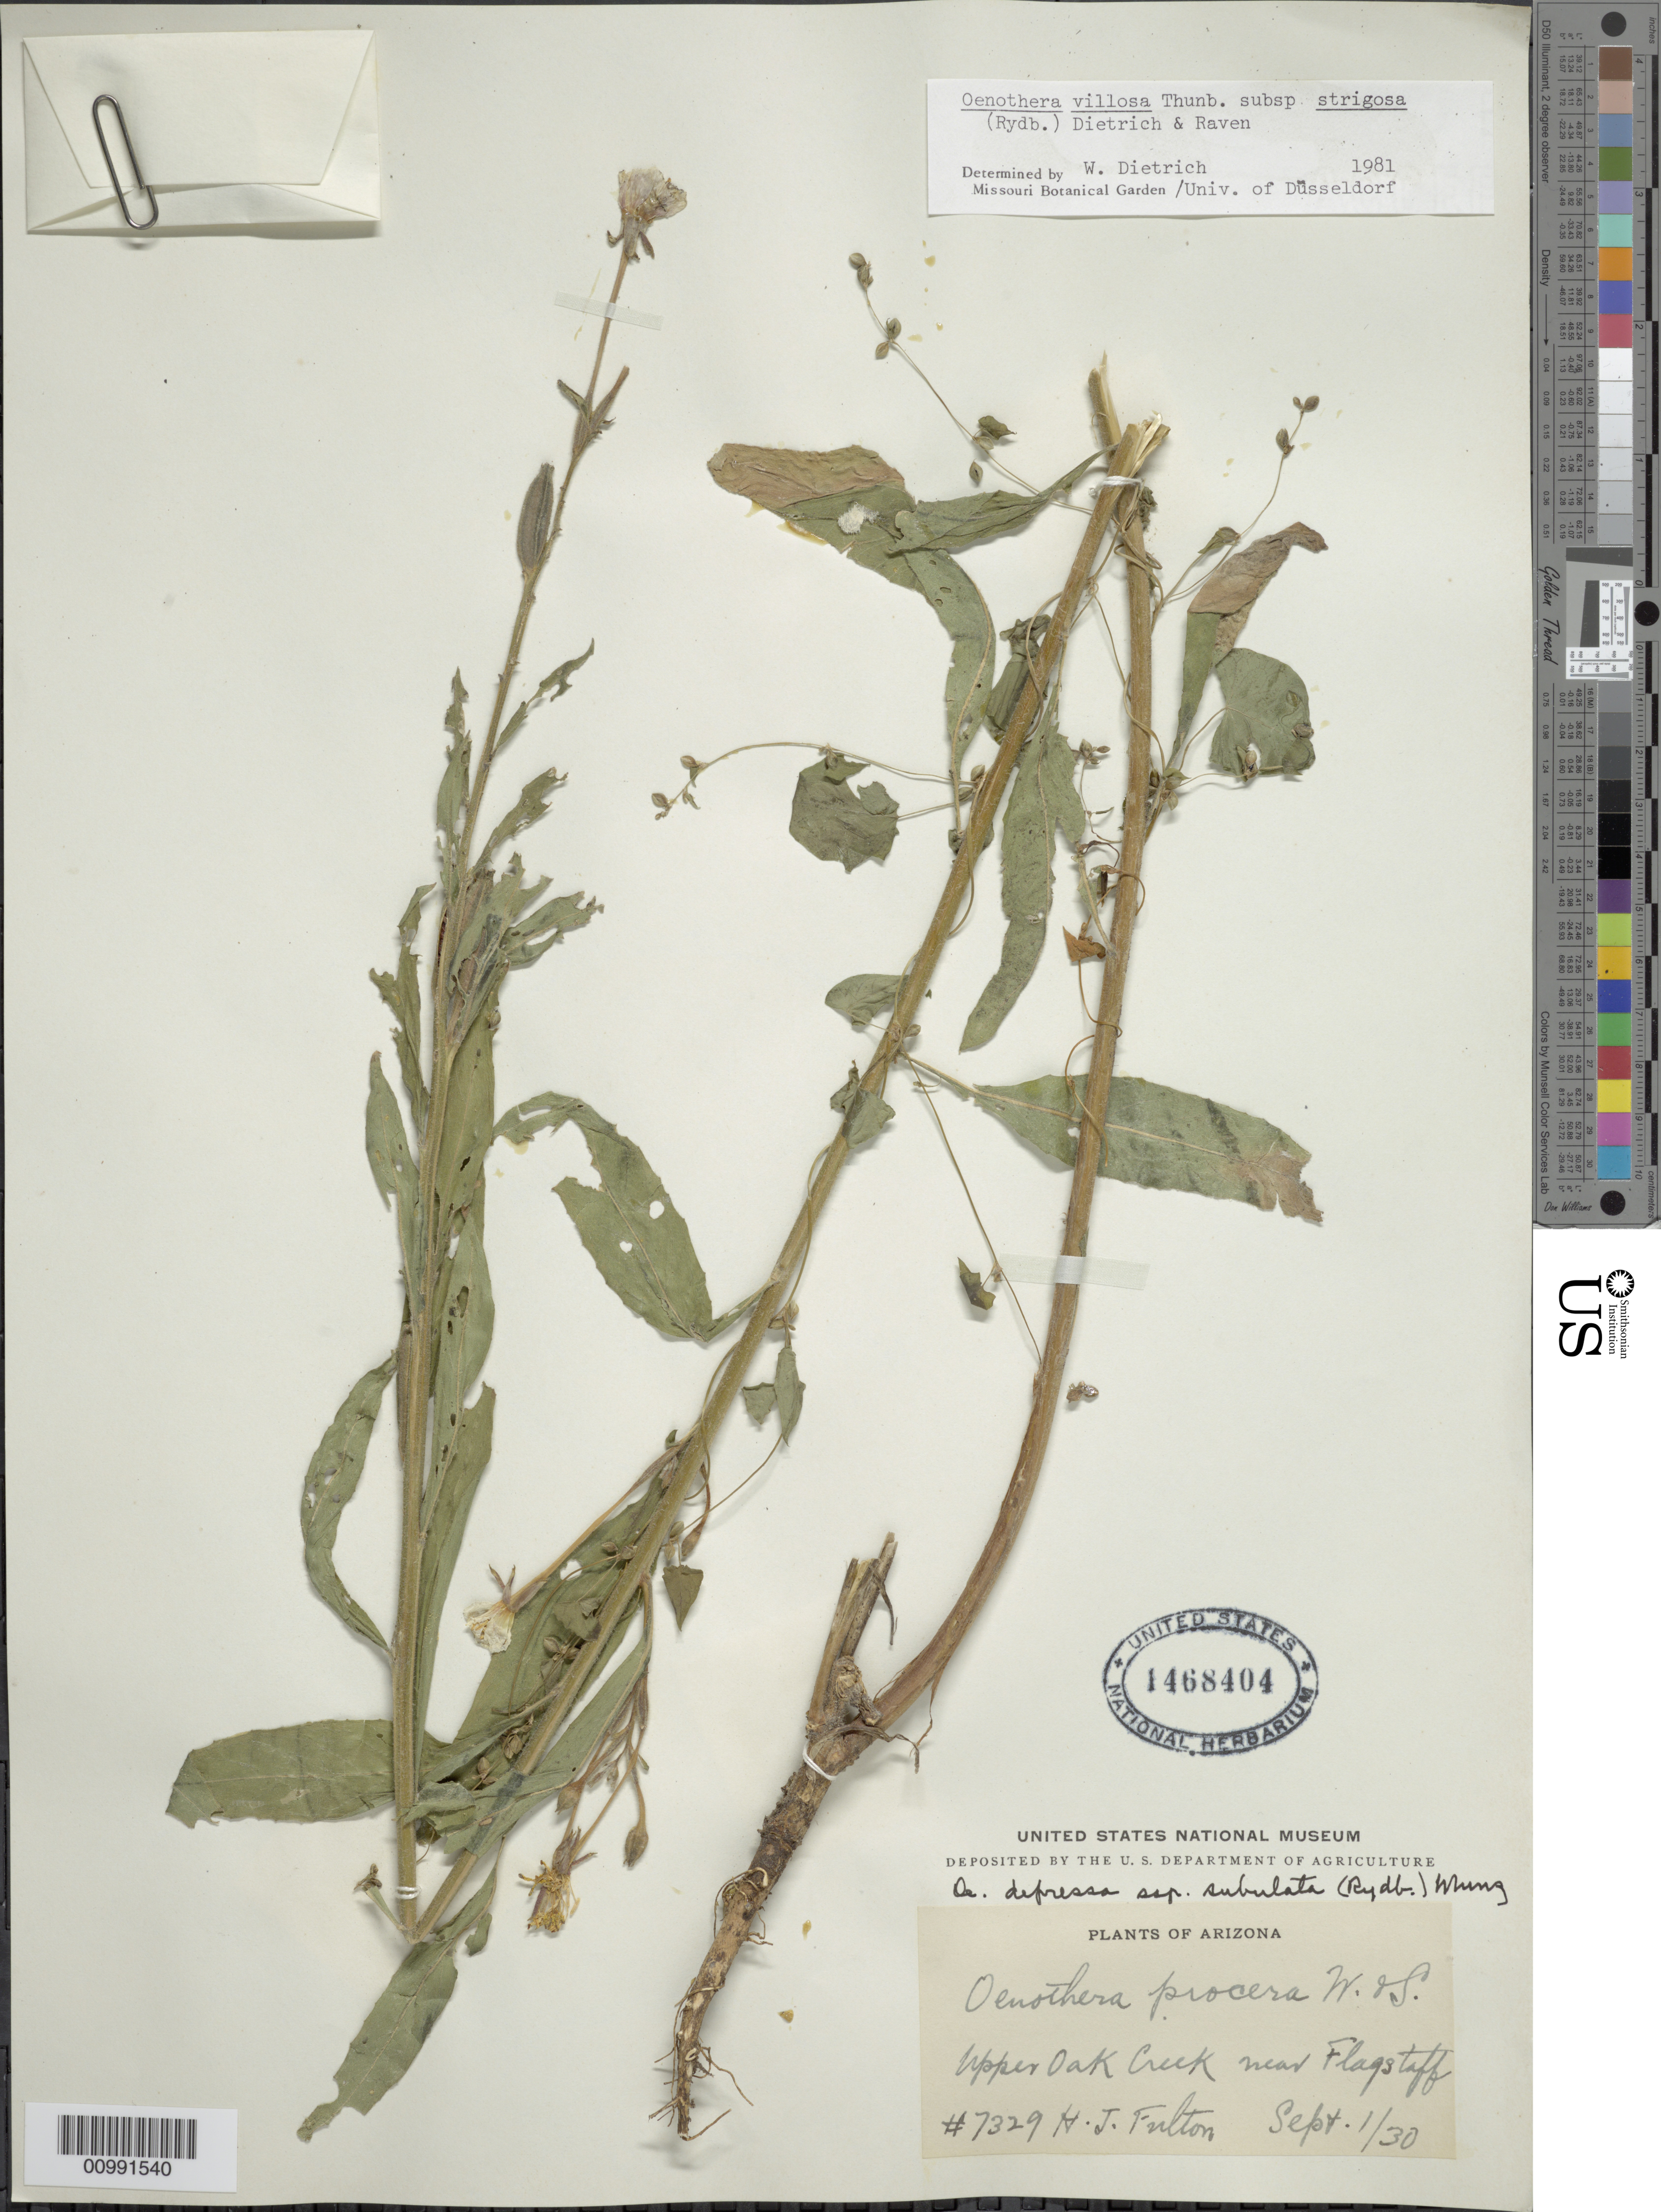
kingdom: Plantae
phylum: Tracheophyta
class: Magnoliopsida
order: Myrtales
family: Onagraceae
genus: Oenothera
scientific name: Oenothera villosa subsp. strigosa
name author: (Rydb.) W. Dietr. & P.H. Raven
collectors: H. Fulton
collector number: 7329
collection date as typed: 01 Sep 1930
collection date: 1930-09-01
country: United States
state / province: Arizona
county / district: Coconino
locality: Upper Oak Creek, near Flagstaff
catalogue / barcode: US 1468404